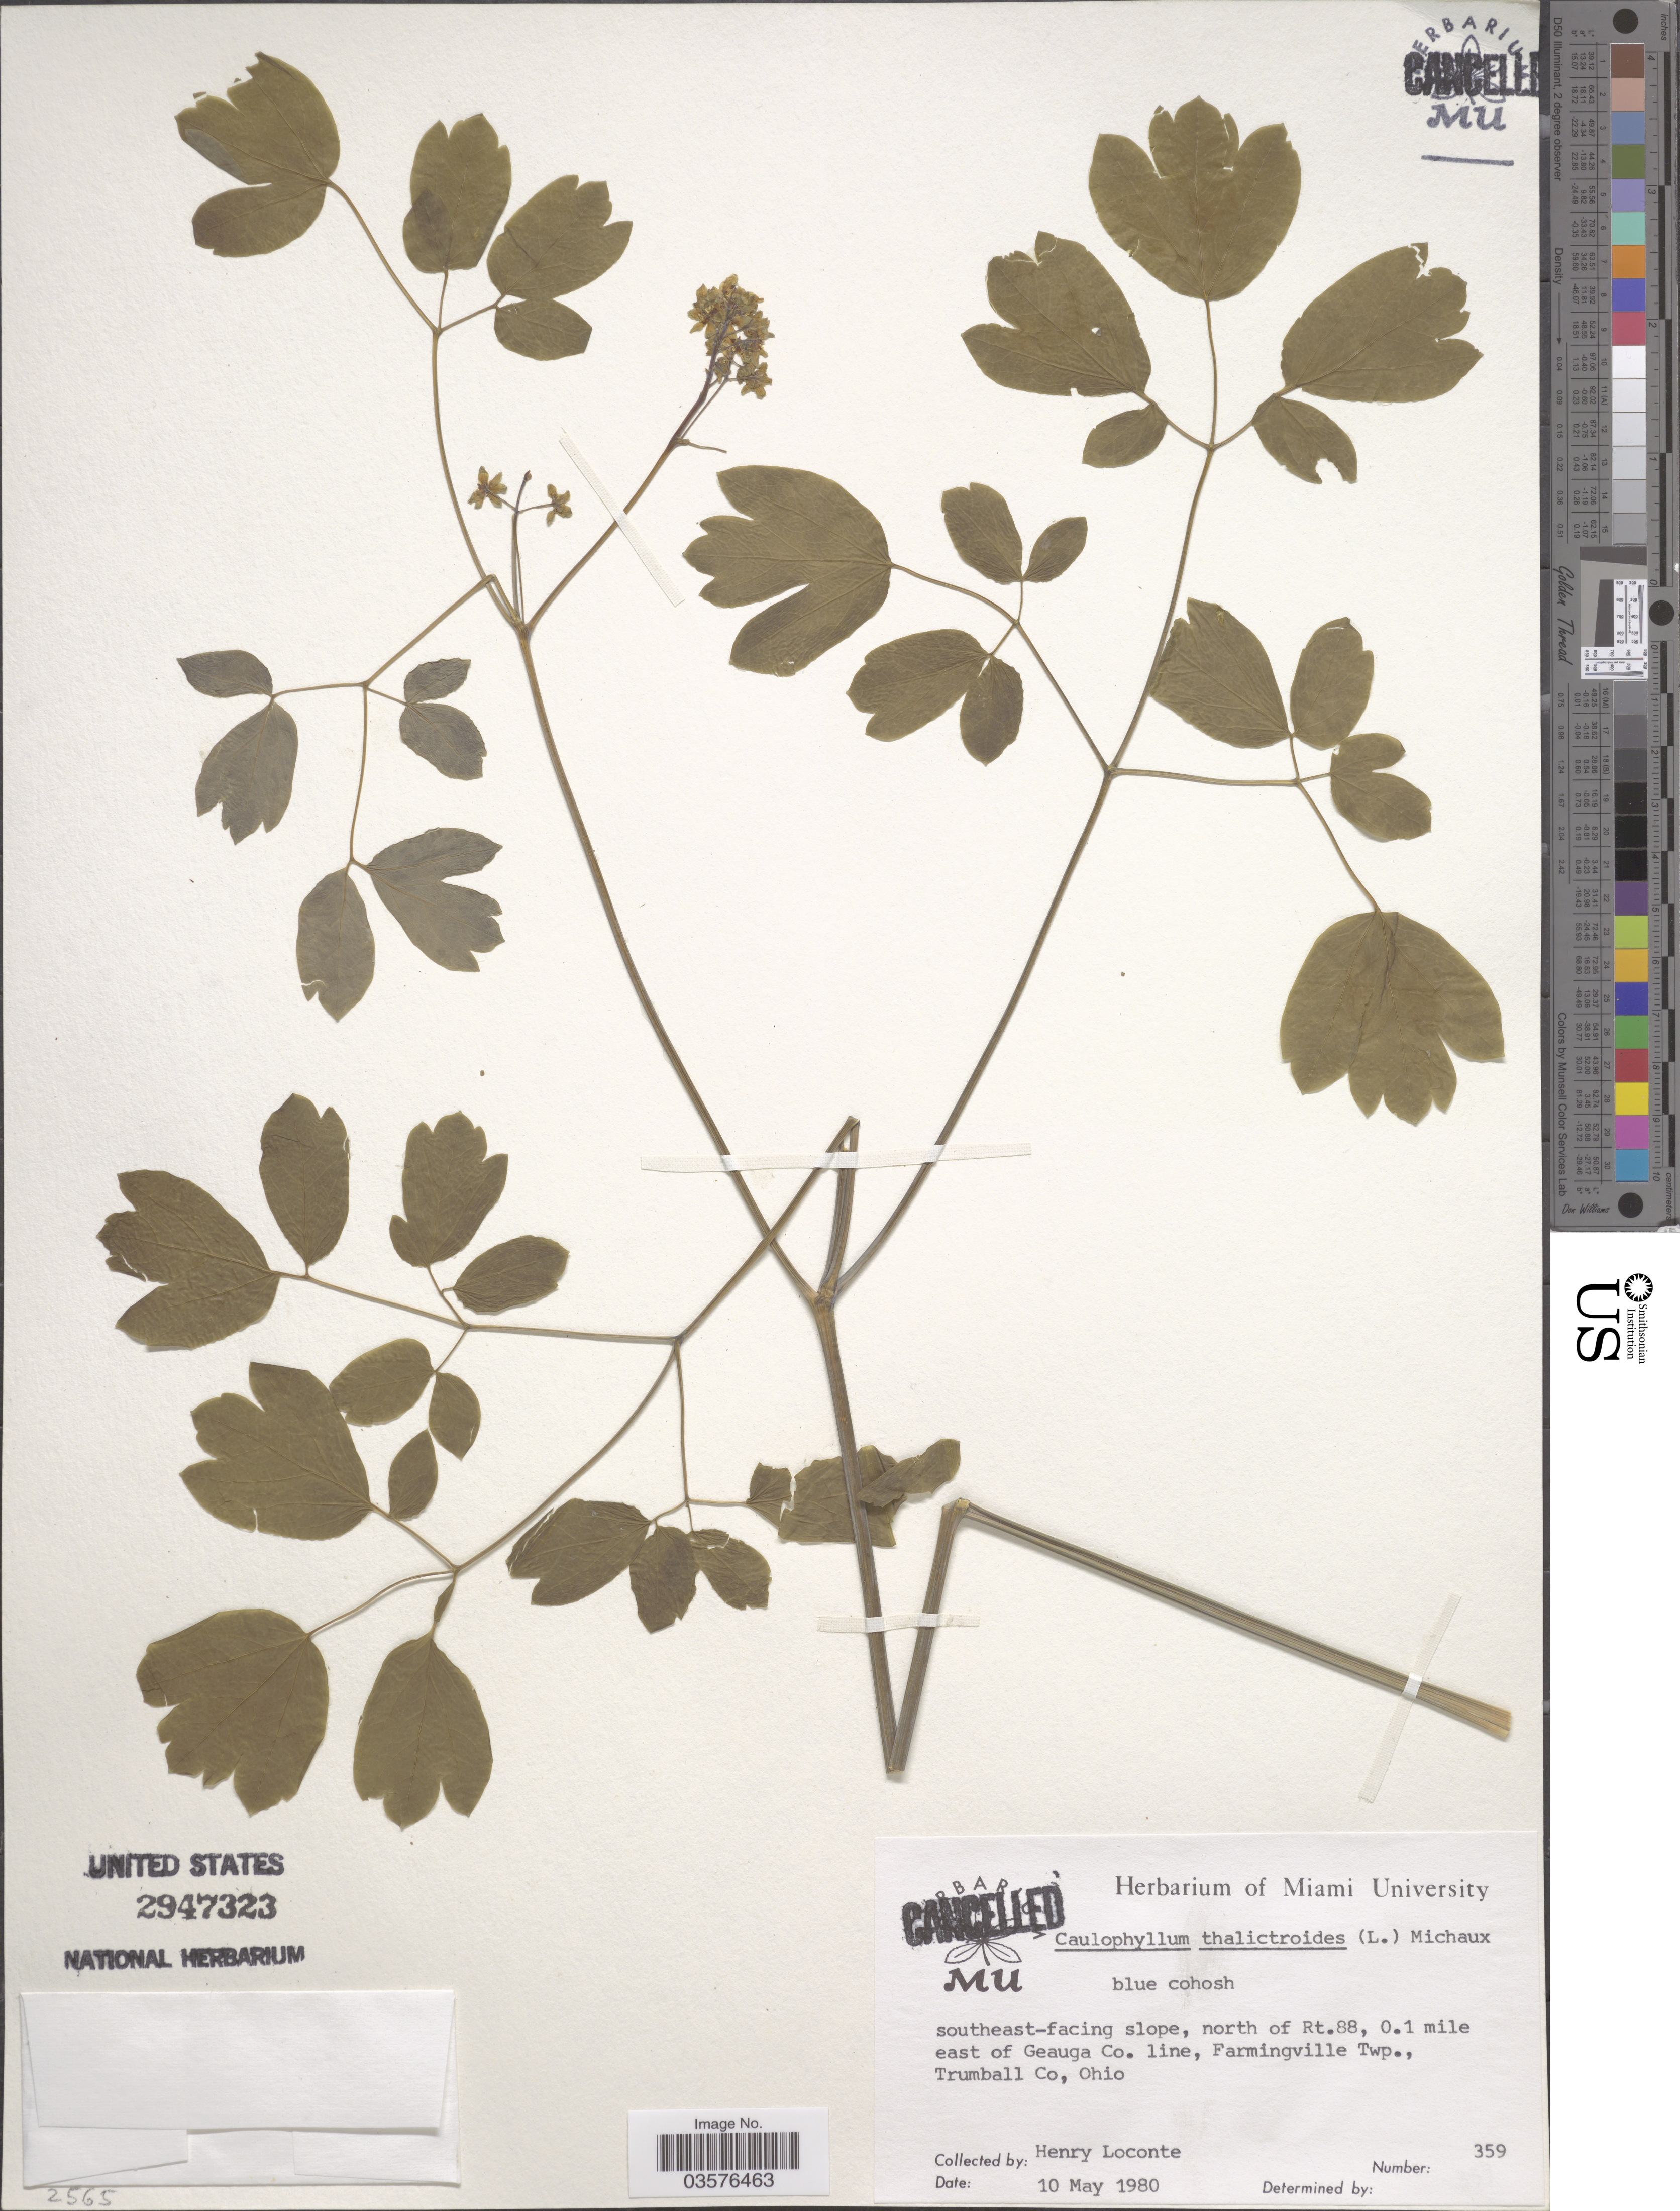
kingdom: Plantae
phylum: Tracheophyta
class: Magnoliopsida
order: Ranunculales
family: Berberidaceae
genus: Caulophyllum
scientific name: Caulophyllum thalictroides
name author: (L.) Michx.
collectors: H. Loconte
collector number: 359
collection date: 1980-05-10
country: United States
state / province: Ohio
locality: North of Rt.88, 0.1 mile east of Geauga Co. line, Farmingville Twp., Trumball Co.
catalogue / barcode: US 2947323